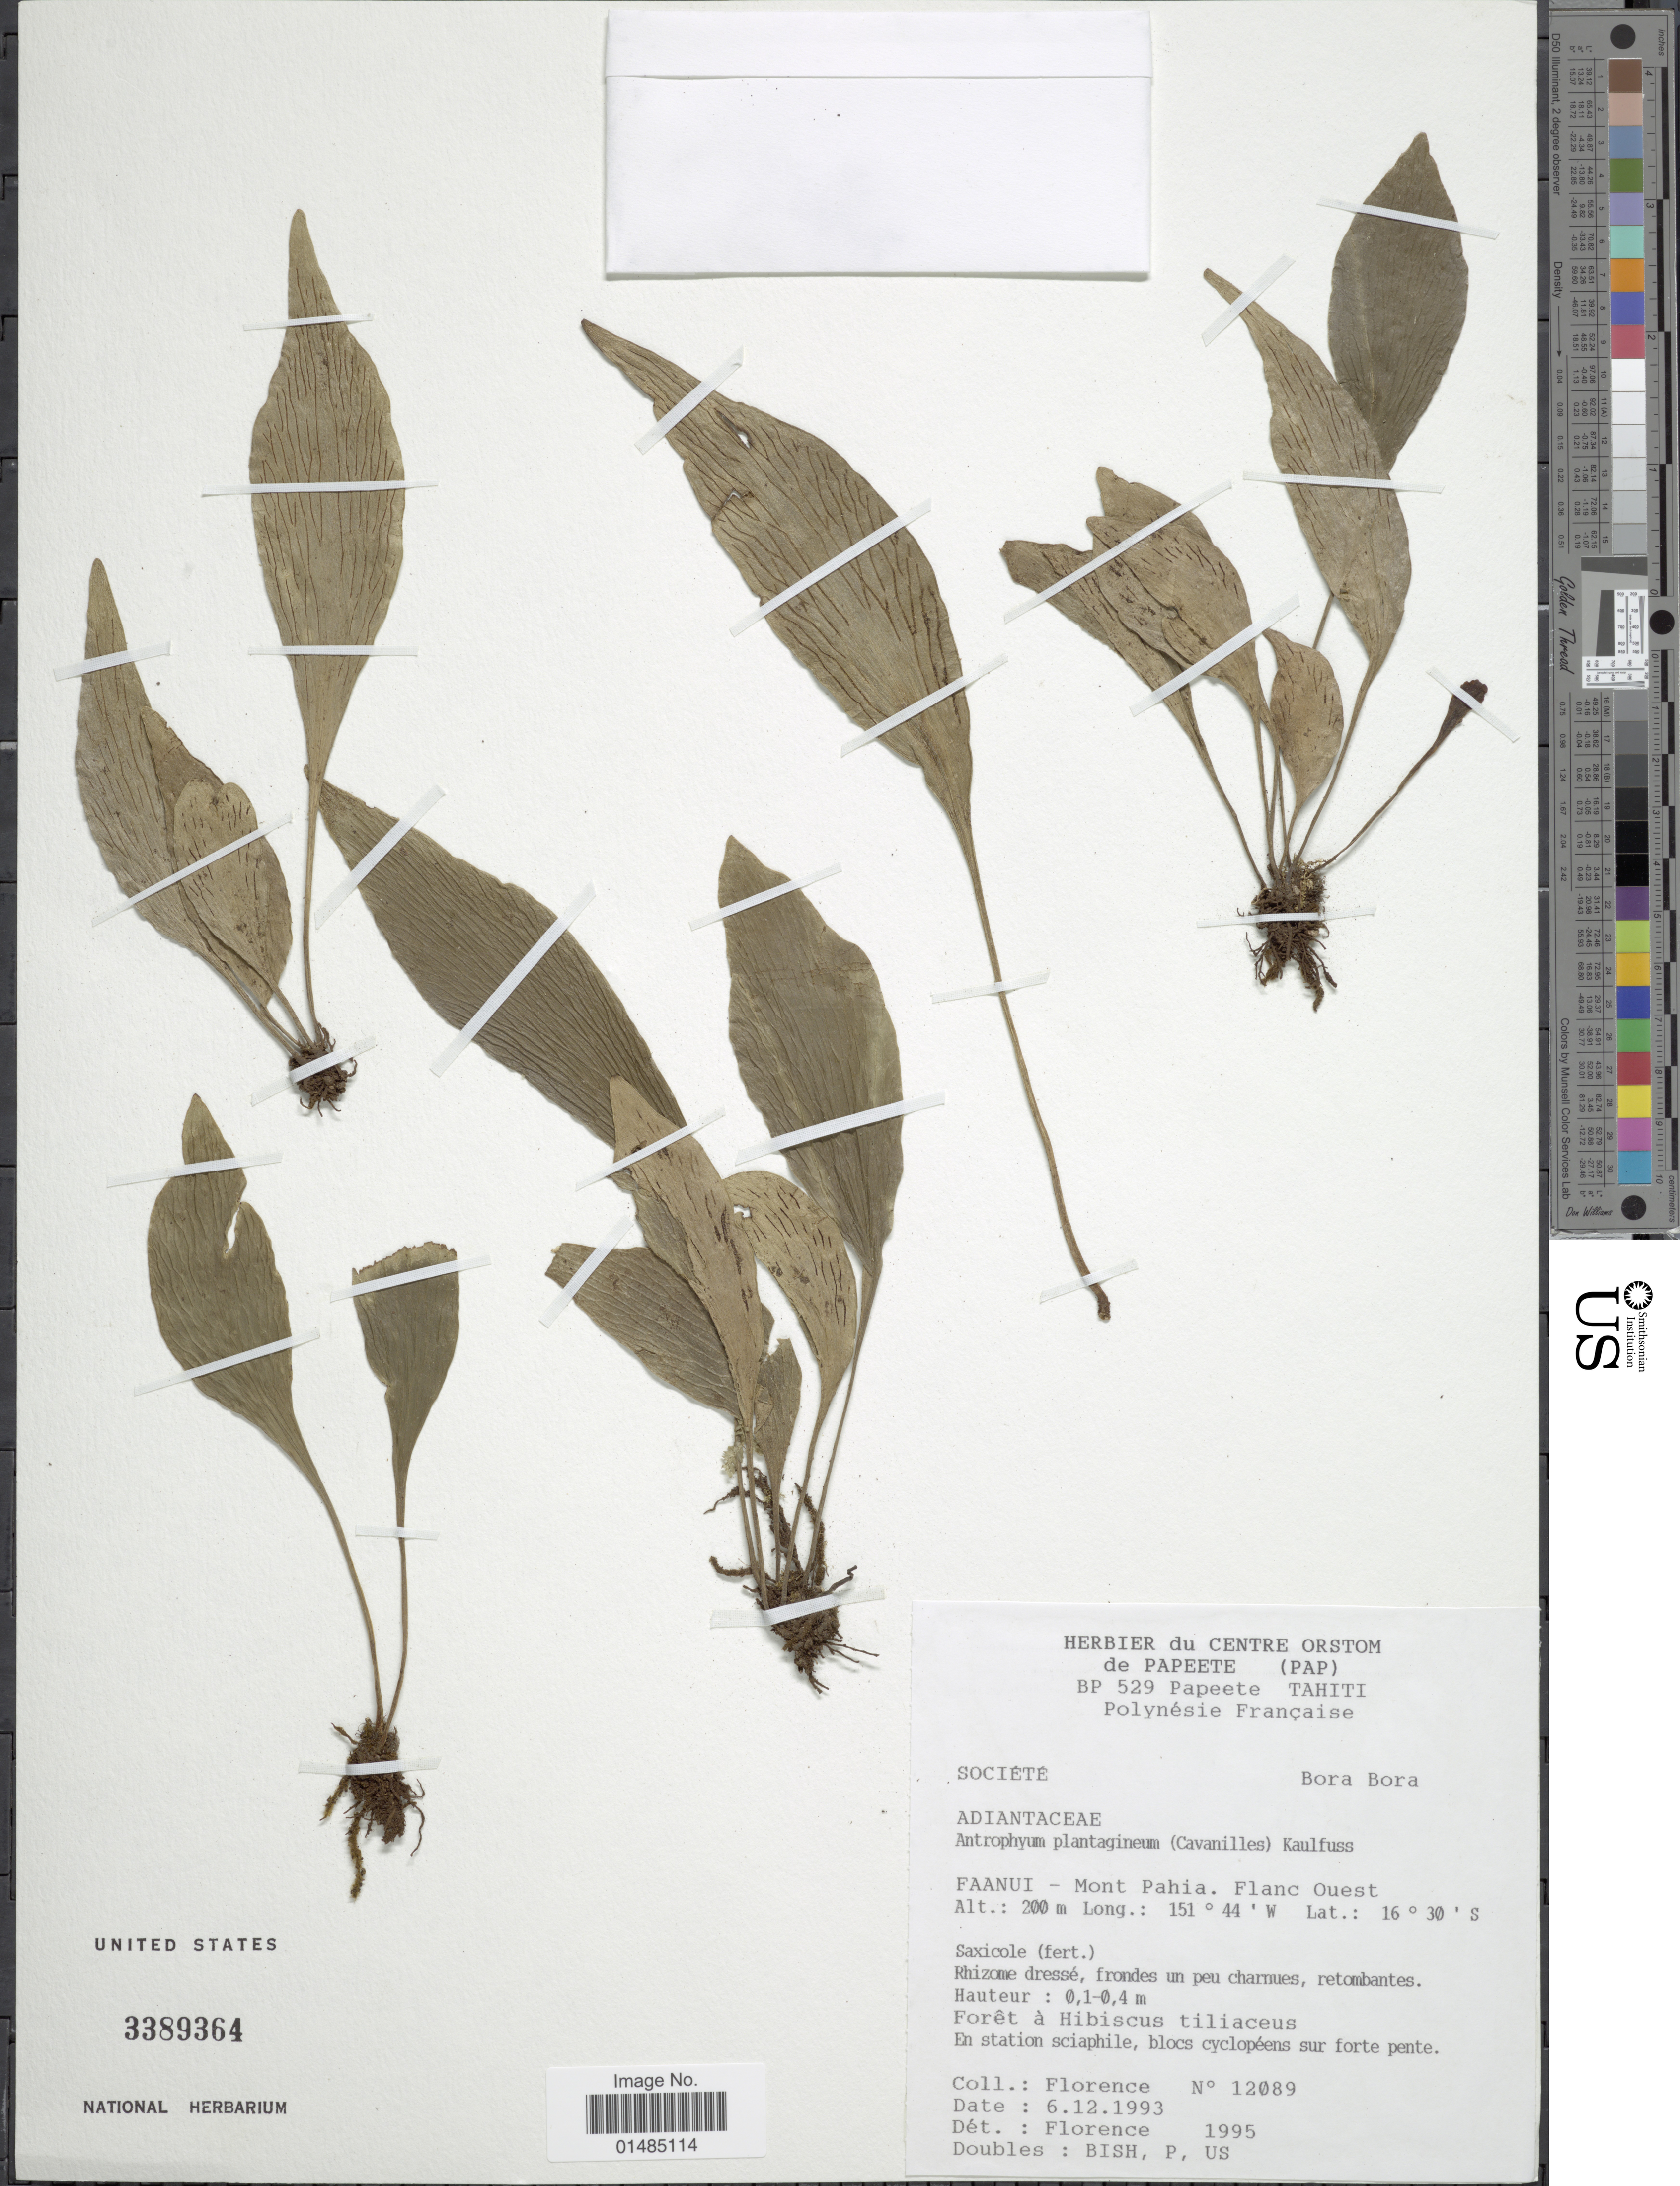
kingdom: Plantae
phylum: Tracheophyta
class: Polypodiopsida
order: Polypodiales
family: Pteridaceae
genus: Antrophyum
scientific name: Antrophyum plantagineum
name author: (Cav.) Kaulf.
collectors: -. Florence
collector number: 12089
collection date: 1993-12-06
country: French Polynesia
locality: Société, Faanui - Mont Pahia, Flanc Ouest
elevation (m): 0.1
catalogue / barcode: US 3389364